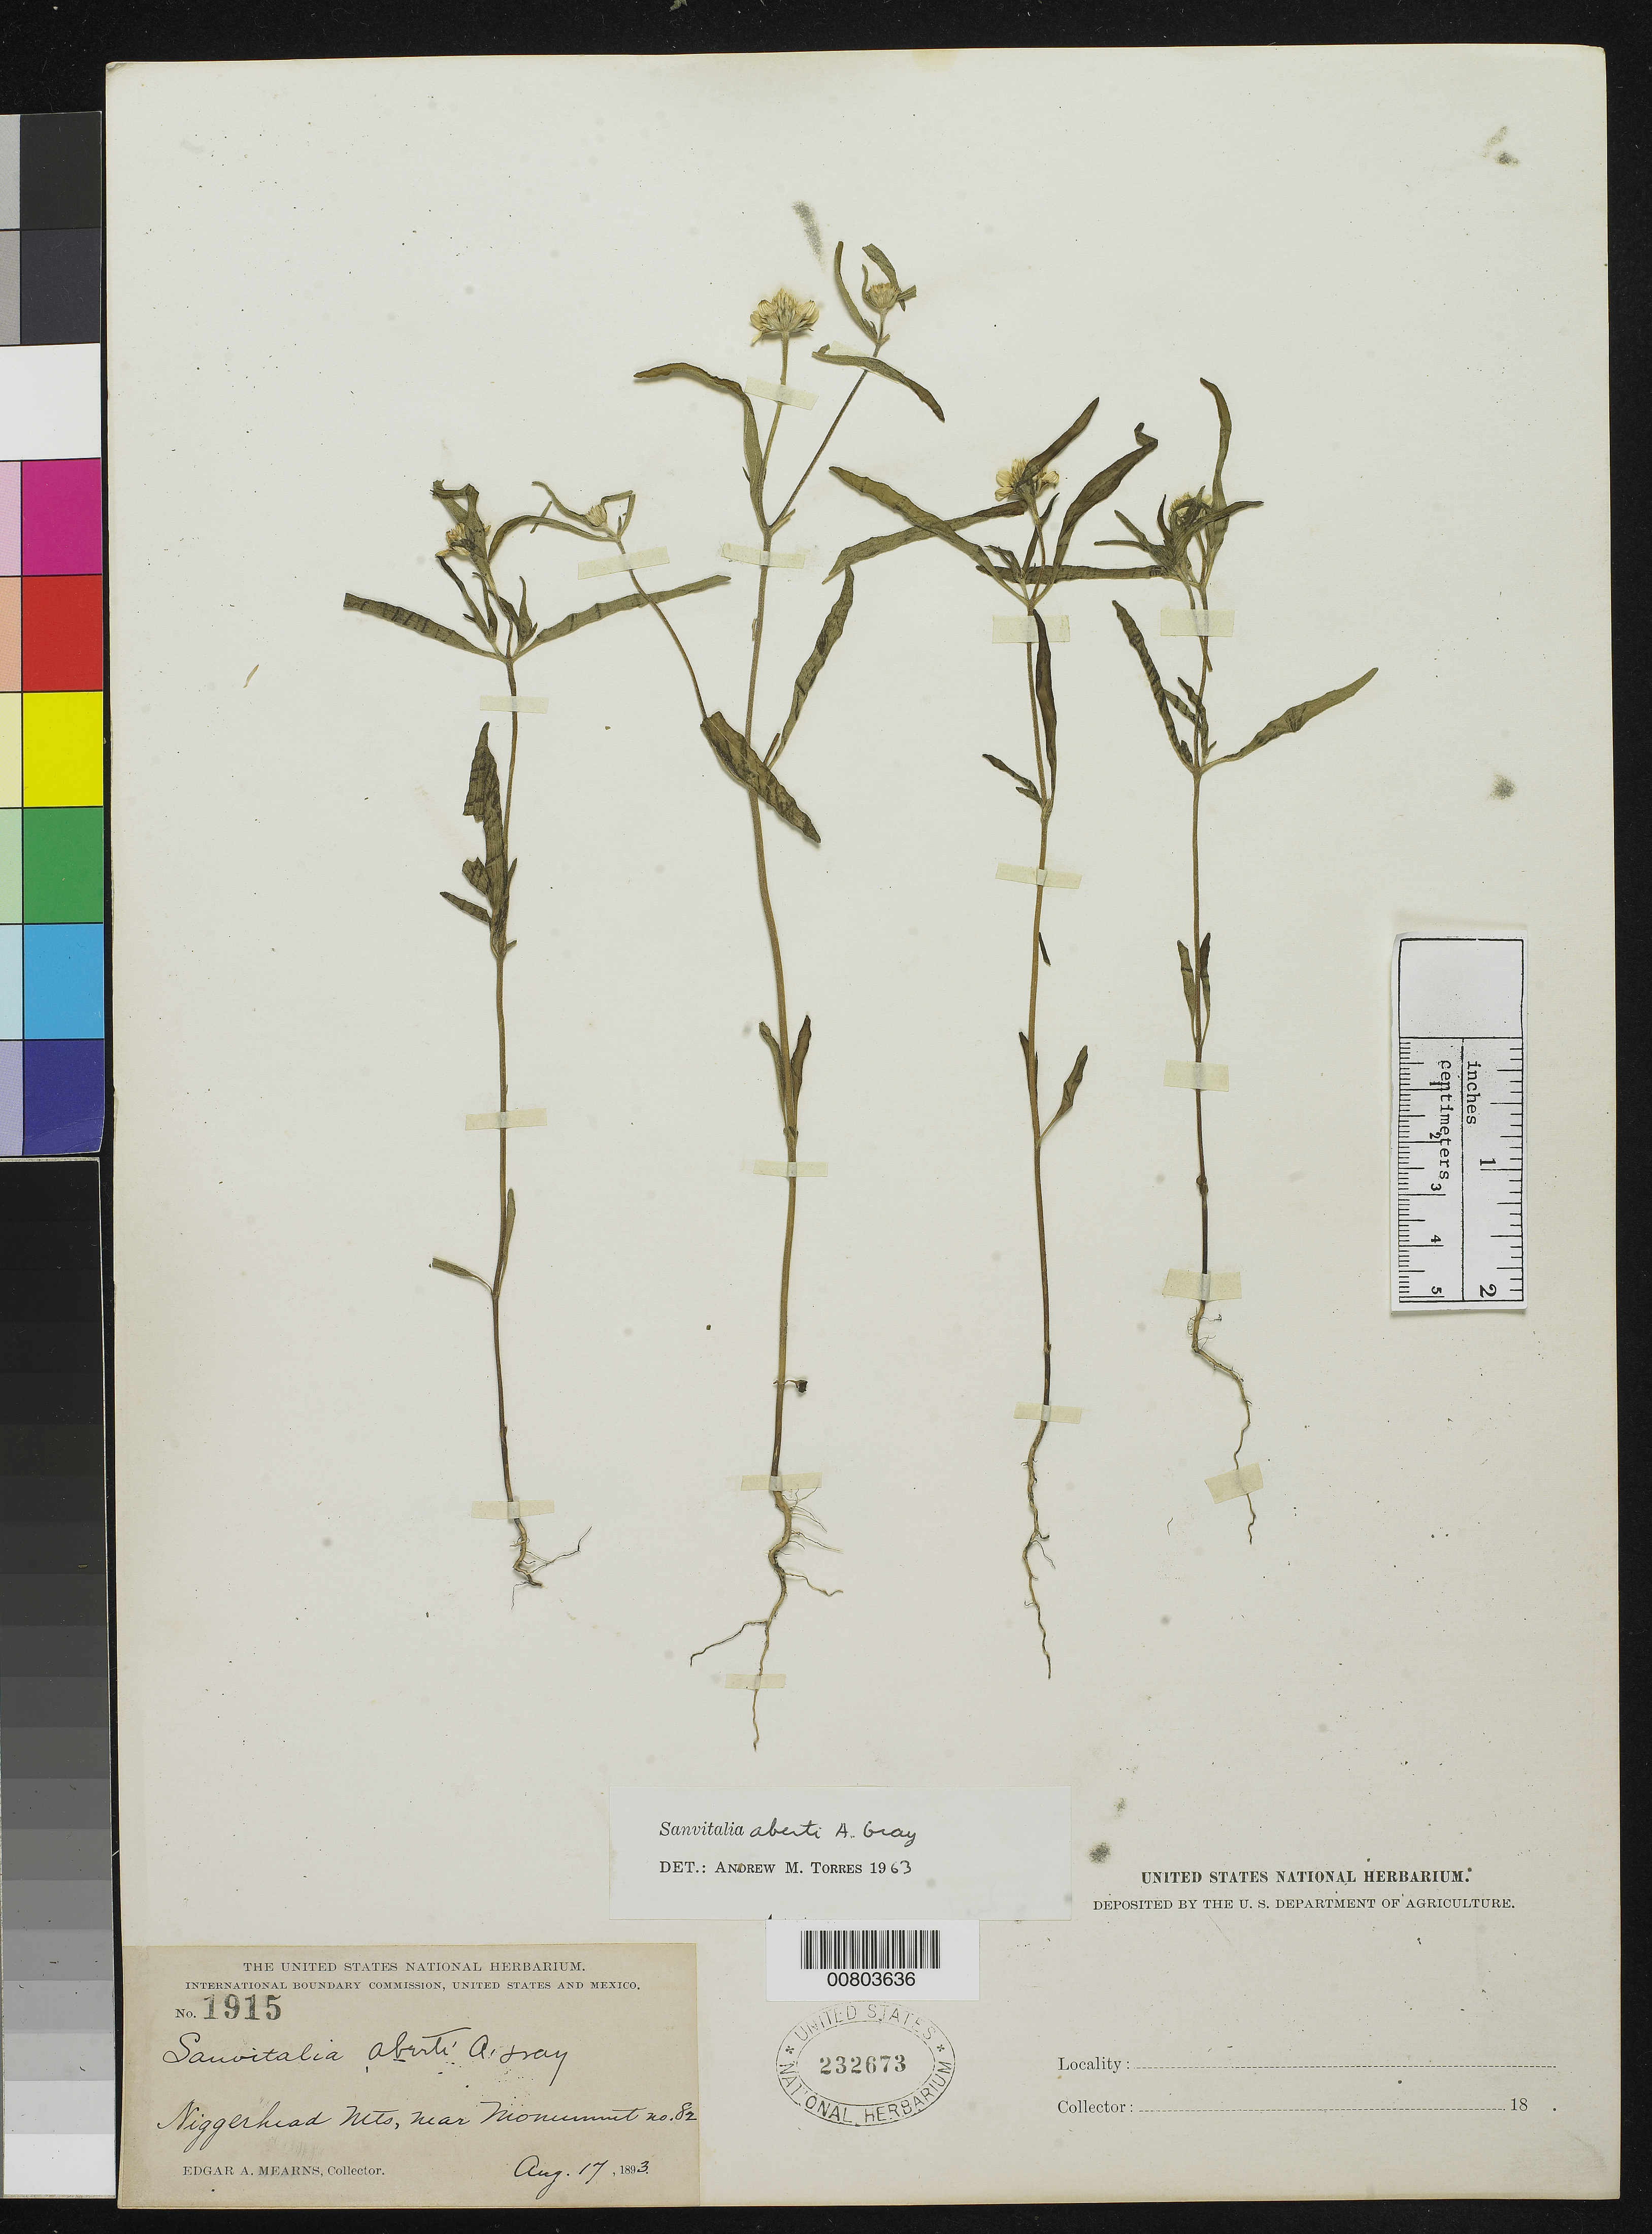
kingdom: Plantae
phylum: Tracheophyta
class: Magnoliopsida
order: Asterales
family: Asteraceae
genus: Sanvitalia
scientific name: Sanvitalia aberti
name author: A. Gray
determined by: Skibicki, Samuel V.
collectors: E. A. Mearns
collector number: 1915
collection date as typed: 17 Aug 1893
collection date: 1893-08-17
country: United States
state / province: Arizona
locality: Niggerhead Mts., near Monument no.82.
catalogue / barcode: US 232673